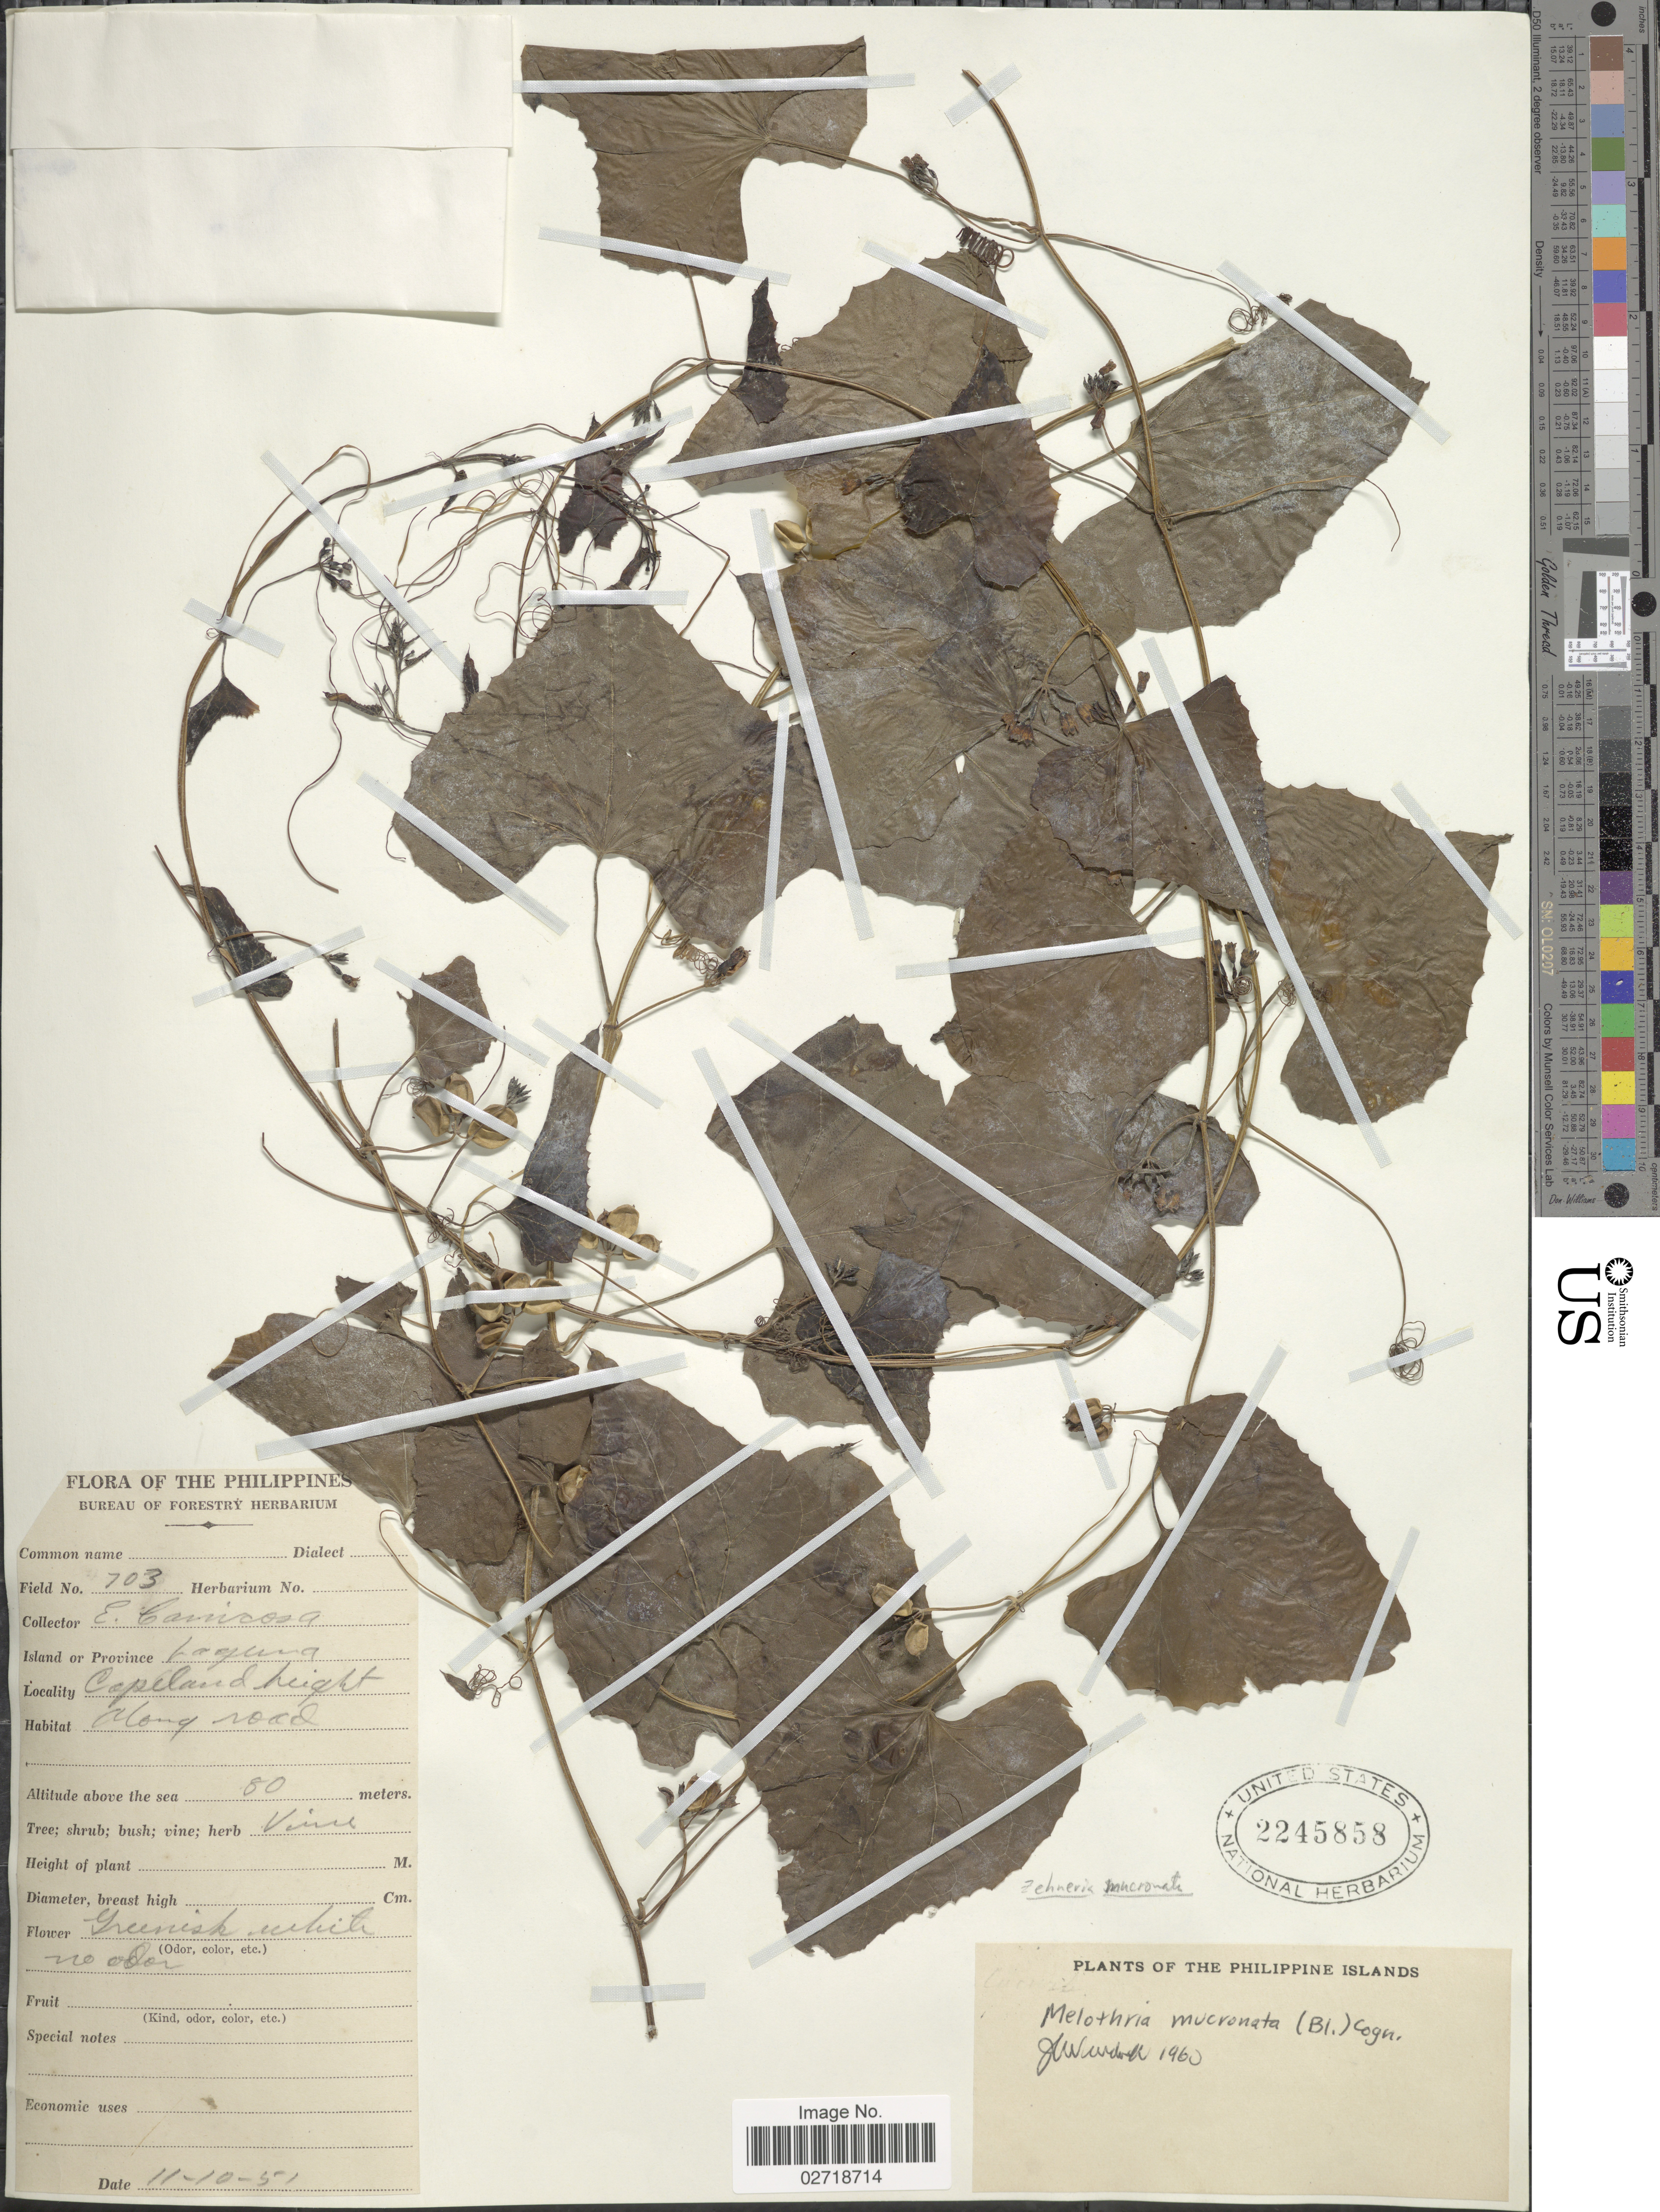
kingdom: Plantae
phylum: Tracheophyta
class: Magnoliopsida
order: Cucurbitales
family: Cucurbitaceae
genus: Zehneria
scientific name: Zehneria mucronata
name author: (Blume) Miq.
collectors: E. Canicosa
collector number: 703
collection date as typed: Transcribed d/m/y: 11/10/51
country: Philippines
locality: Island or Province Laguna. Copeland Height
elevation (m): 80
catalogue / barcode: US 2245858